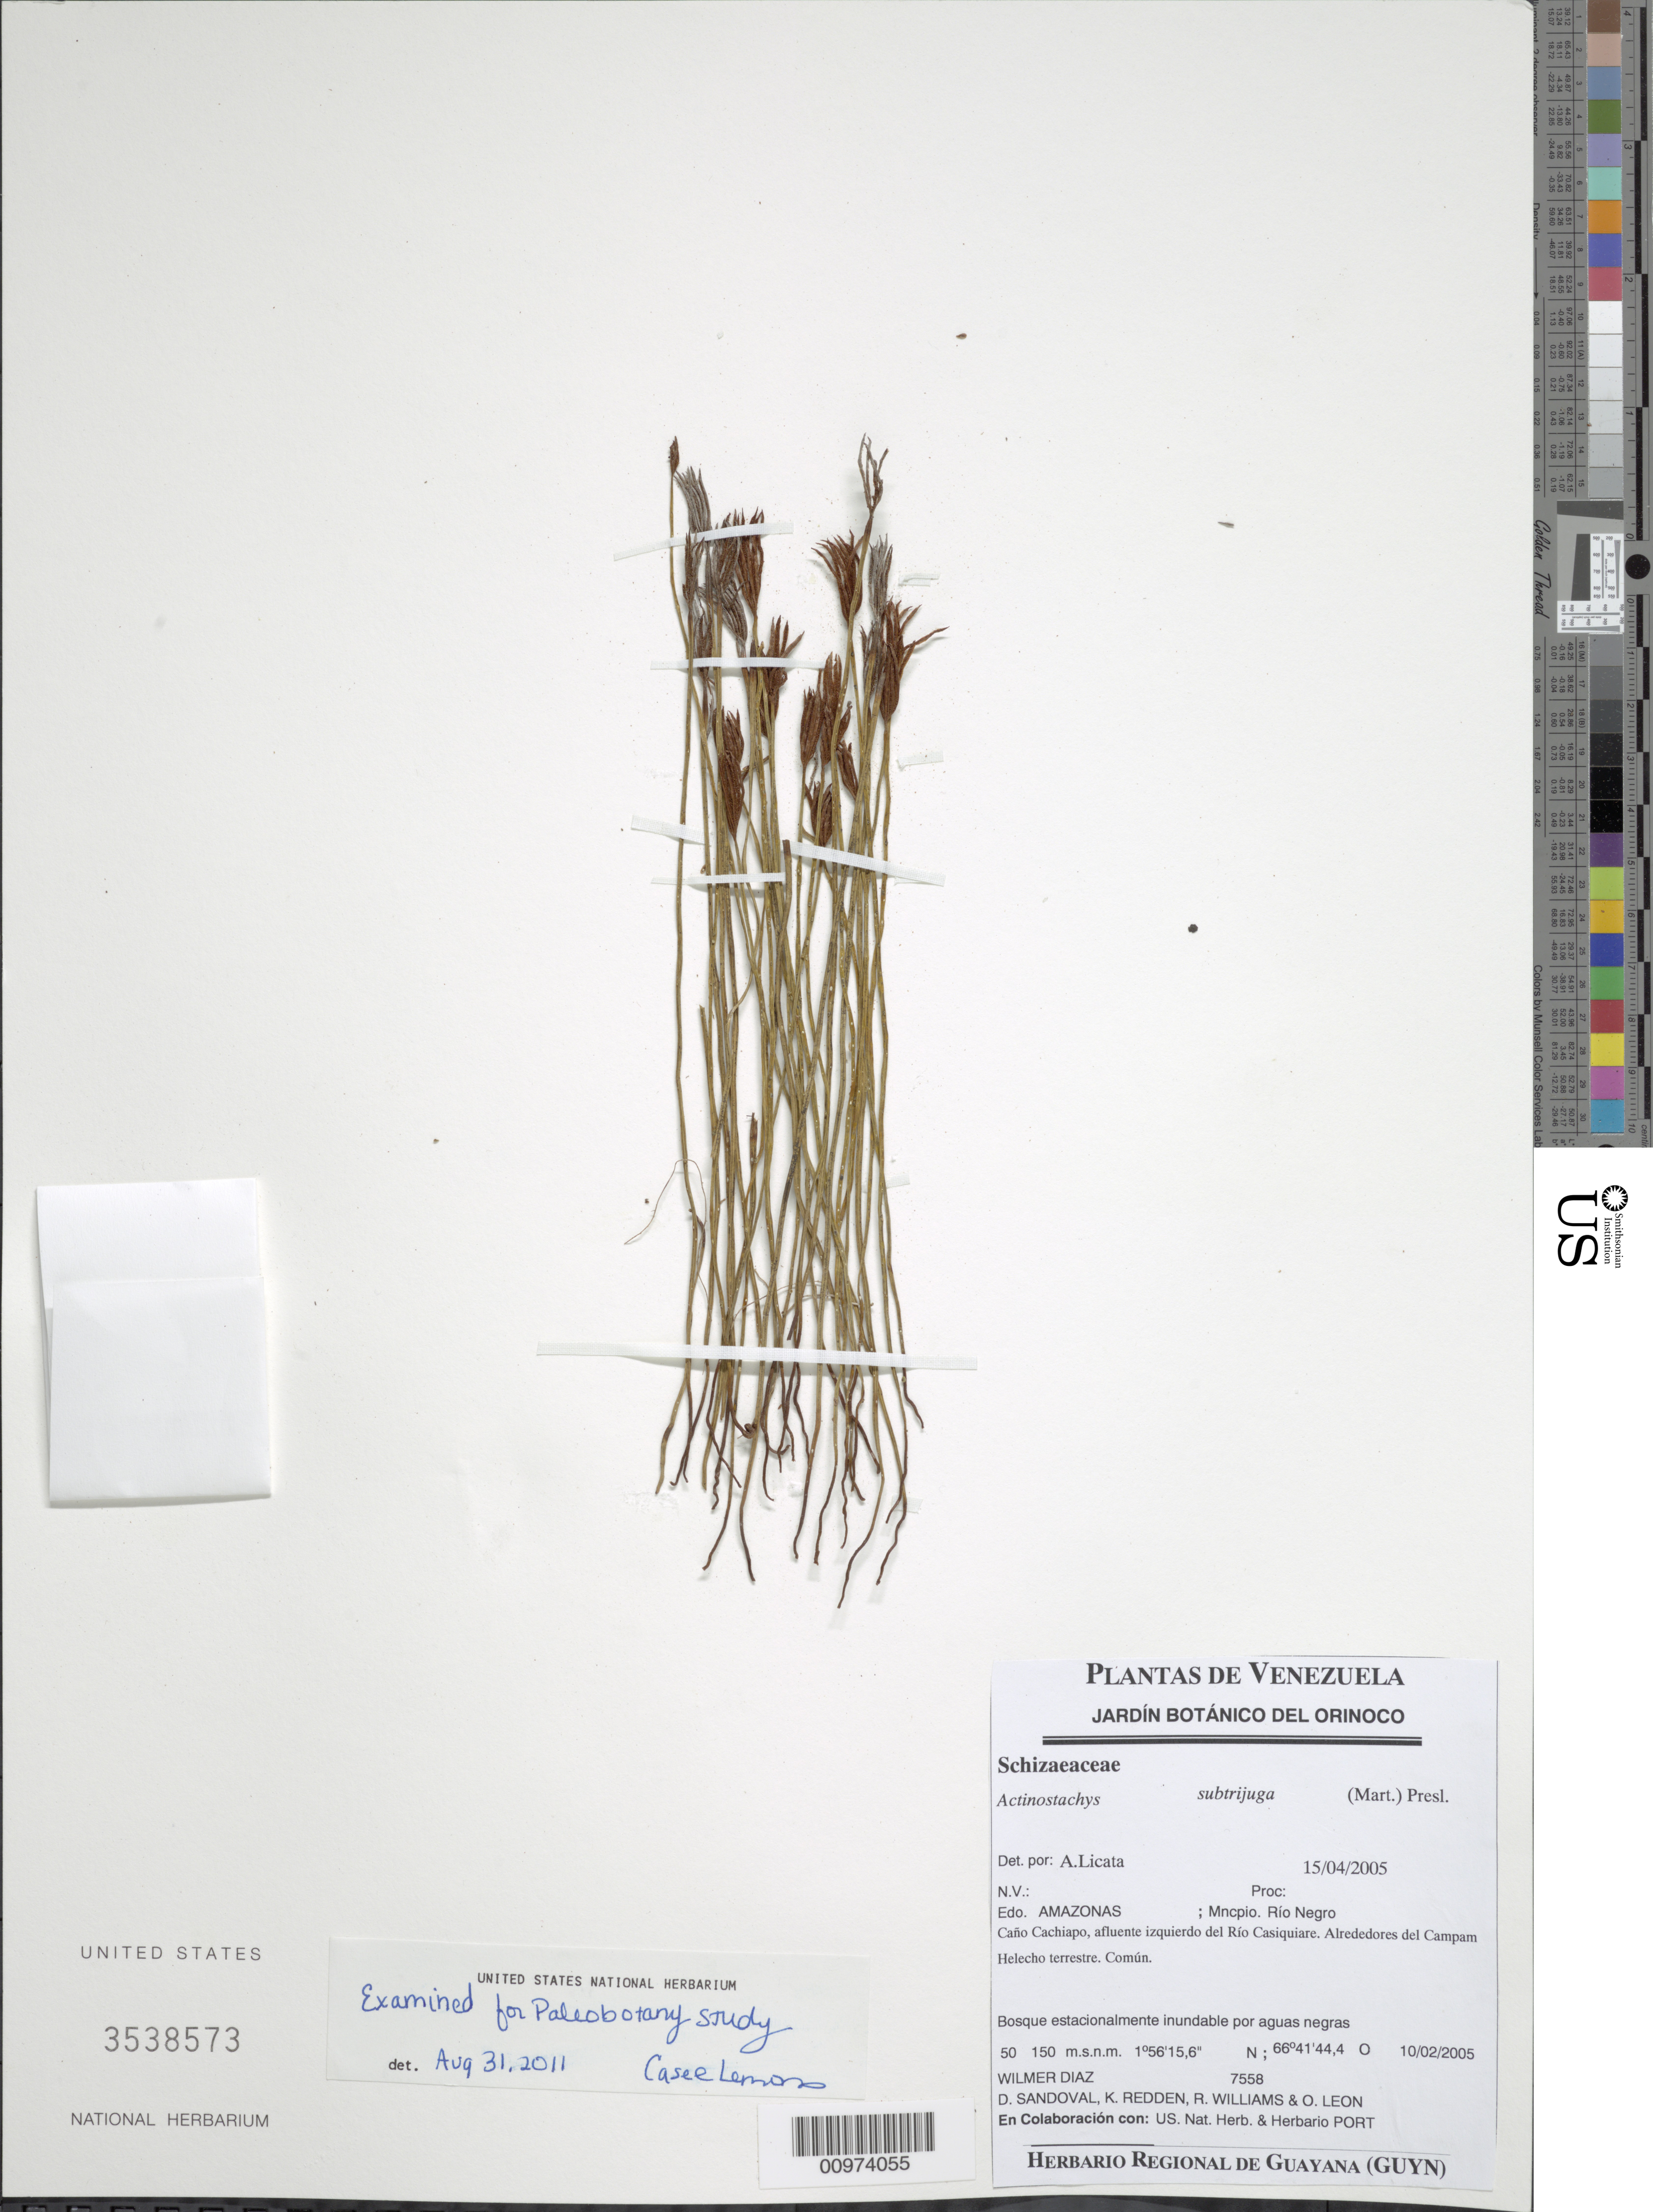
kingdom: Plantae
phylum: Tracheophyta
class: Polypodiopsida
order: Schizaeales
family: Schizaeaceae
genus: Actinostachys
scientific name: Actinostachys subtrijuga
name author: (Mart.) C. Presl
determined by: Licata, A., (PORT), Univ. Nac. Exp. de los Llanos Ezequiel Zamora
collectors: W. Díaz P., D. Sandoval, K. M. Redden, R. Williams & O. León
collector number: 7558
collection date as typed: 10-Feb-05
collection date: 2005-02-10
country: Venezuela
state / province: Amazonas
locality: Mun. Río Negro, Caño Cachiapo, afluente izquierdo del Río Casiquaire, alrededores del Campamento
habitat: Bosque estacionalmente inundable por aguas negras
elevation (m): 50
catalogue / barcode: US 3538573